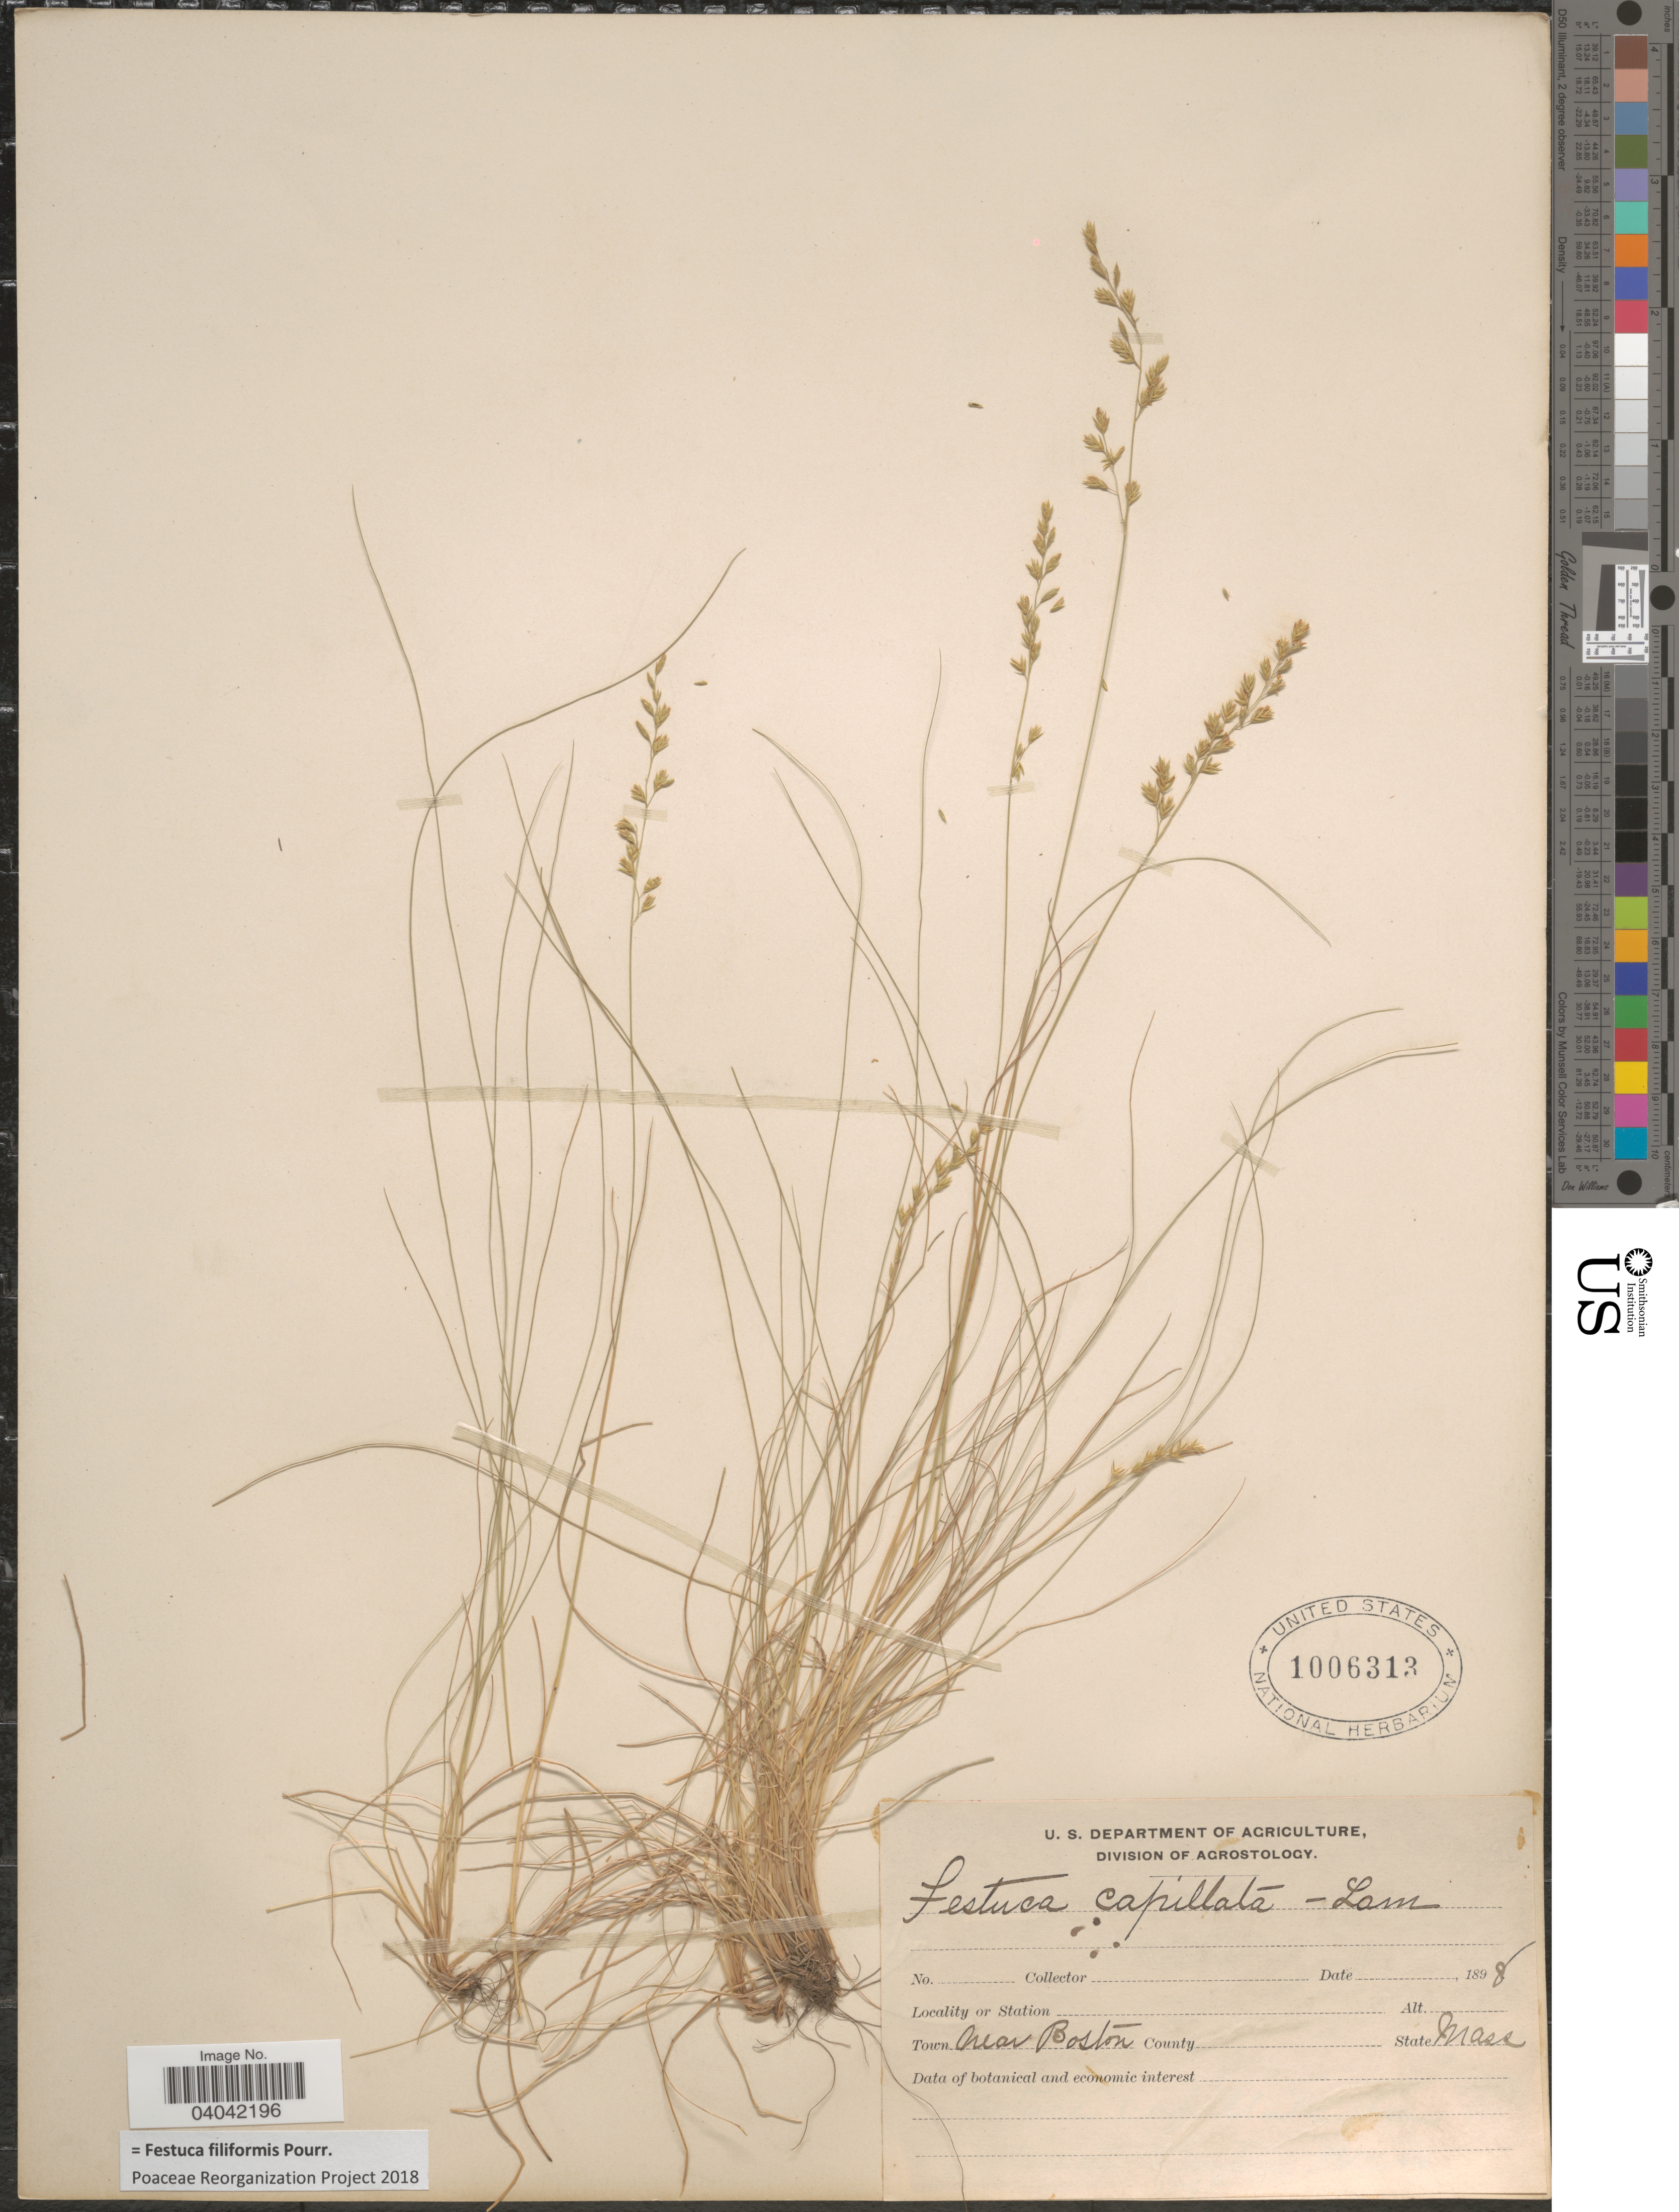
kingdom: Plantae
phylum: Tracheophyta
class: Liliopsida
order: Poales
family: Poaceae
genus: Festuca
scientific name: Festuca filiformis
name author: Pourr.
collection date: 1898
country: United States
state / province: Massachusetts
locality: Town near Boston.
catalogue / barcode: US 1006313